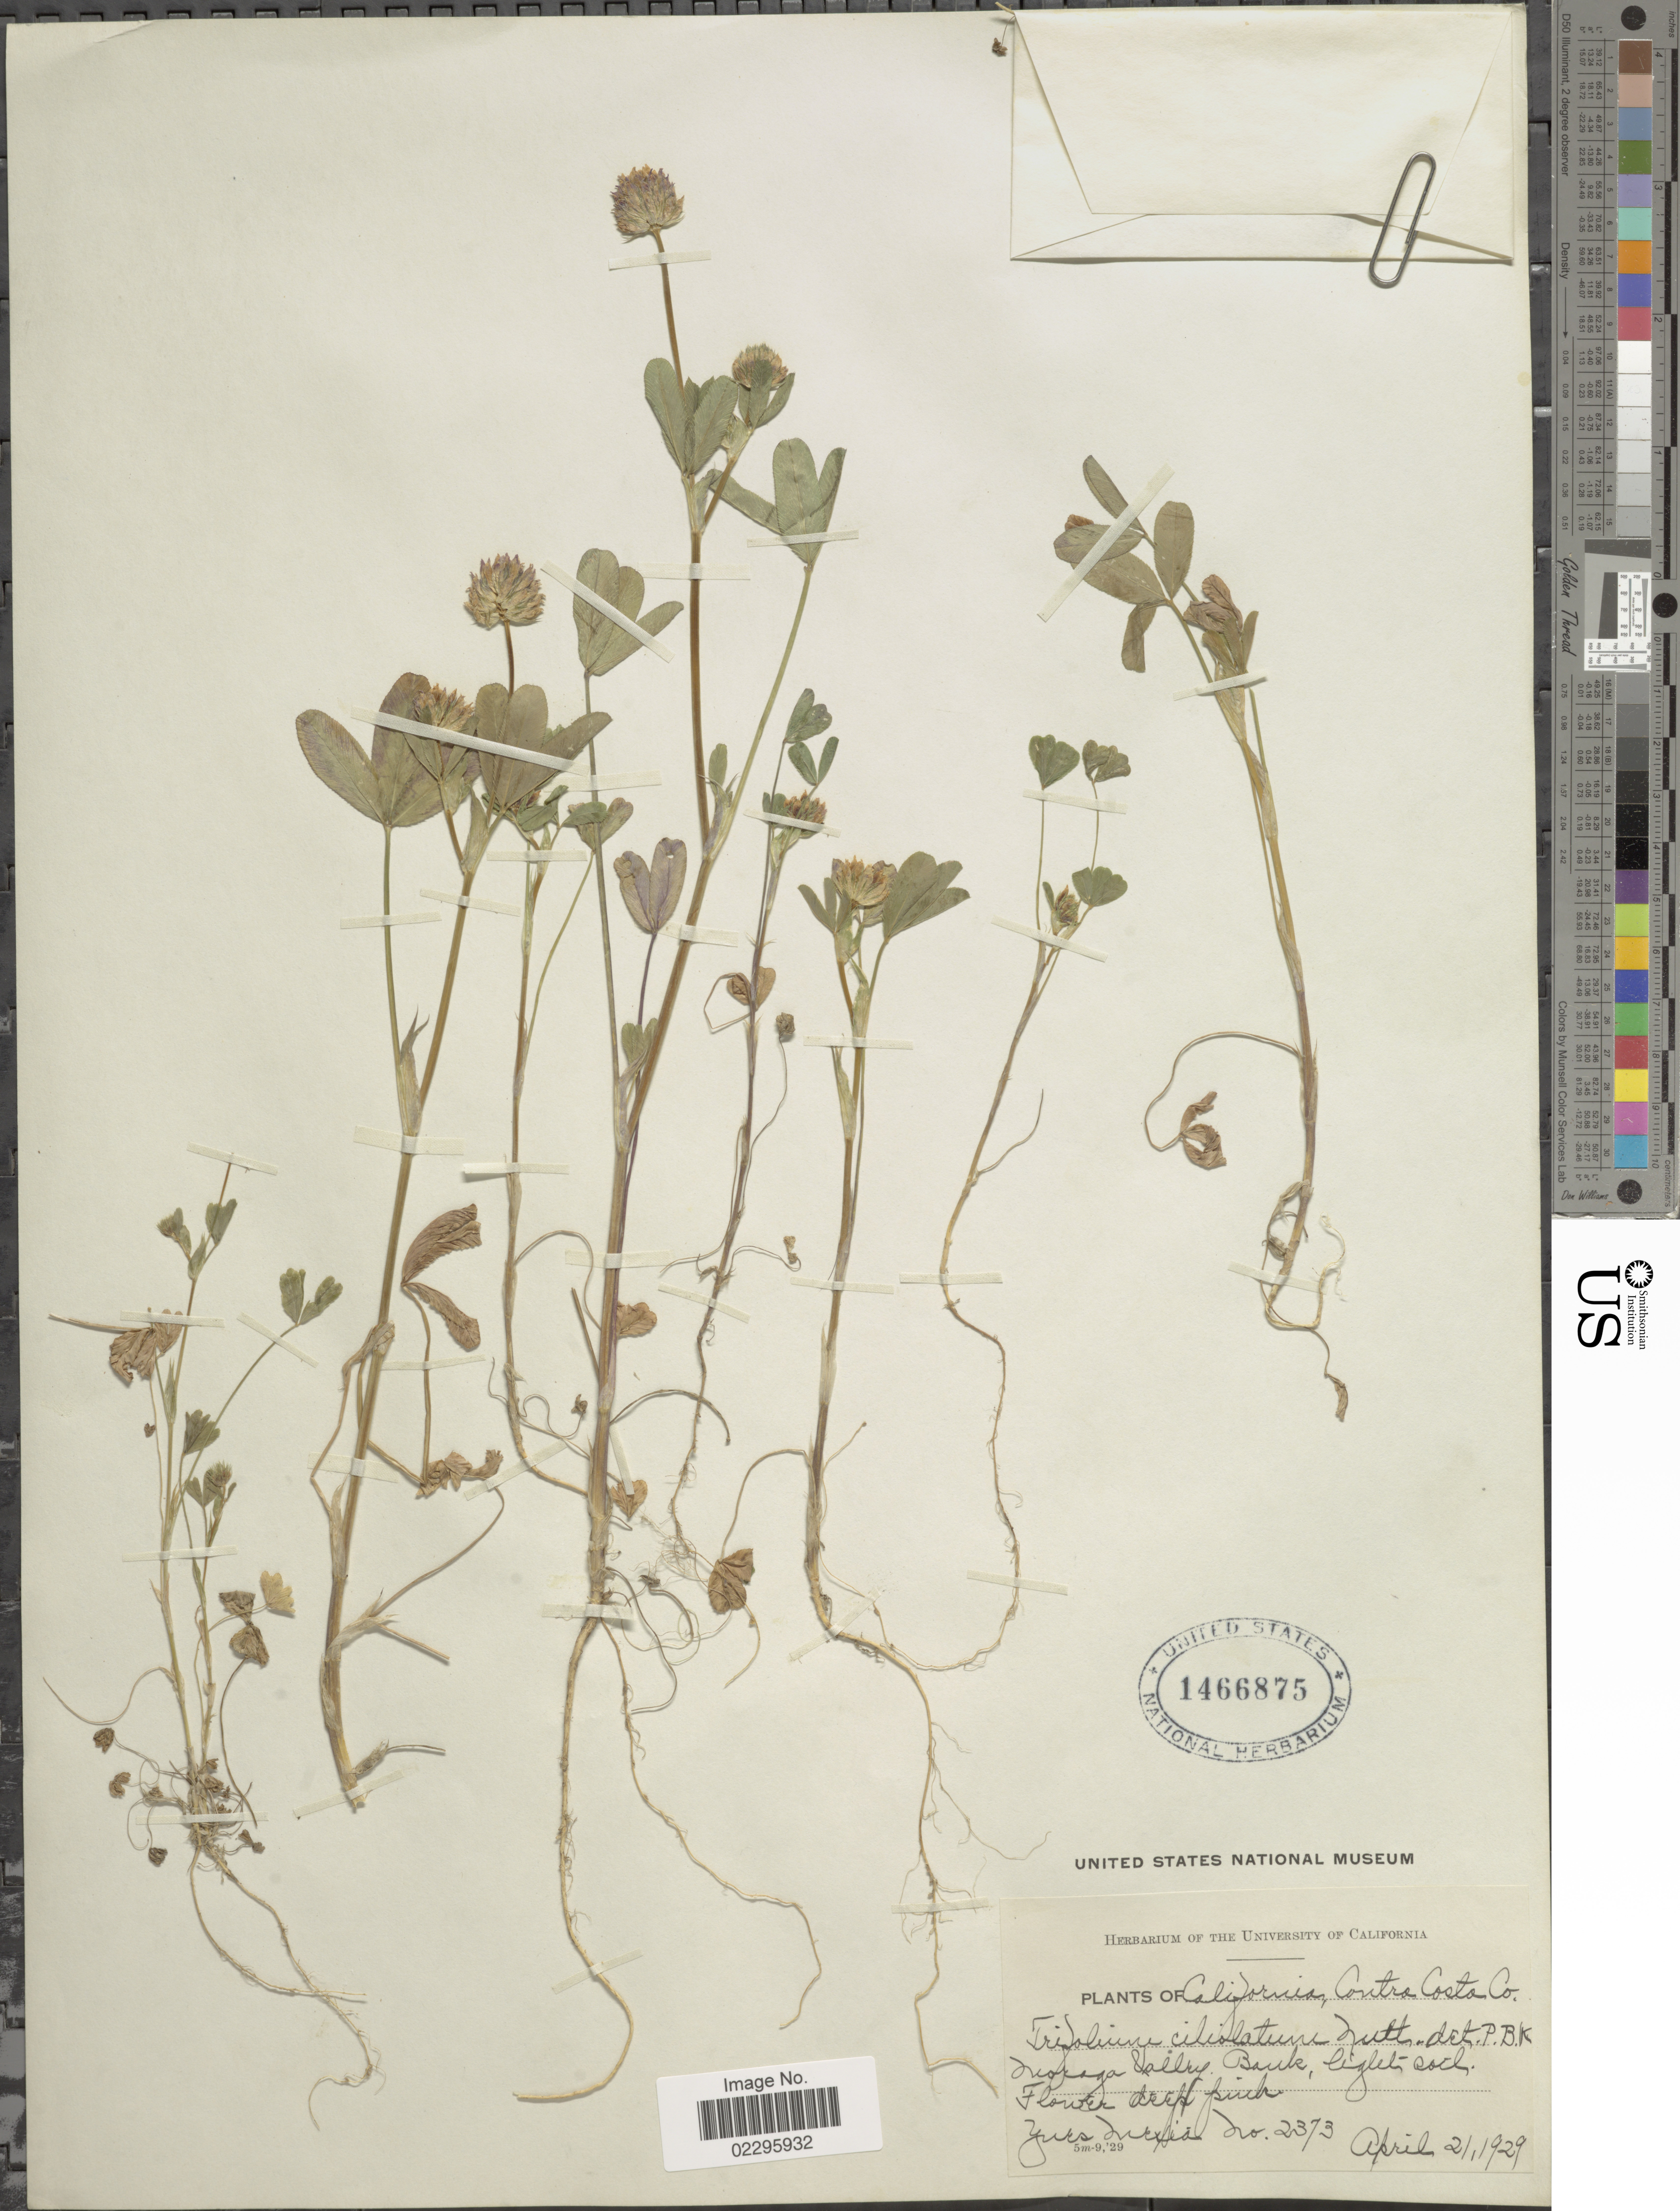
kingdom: Plantae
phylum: Tracheophyta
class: Magnoliopsida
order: Fabales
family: Fabaceae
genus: Trifolium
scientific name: Trifolium ciliolatum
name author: Benth.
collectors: Y. Mexia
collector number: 2373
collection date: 1929-04-21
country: United States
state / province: California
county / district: Contra Costa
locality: Contra Costa Co., Moraga Valley, Bank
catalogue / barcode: US 1466875